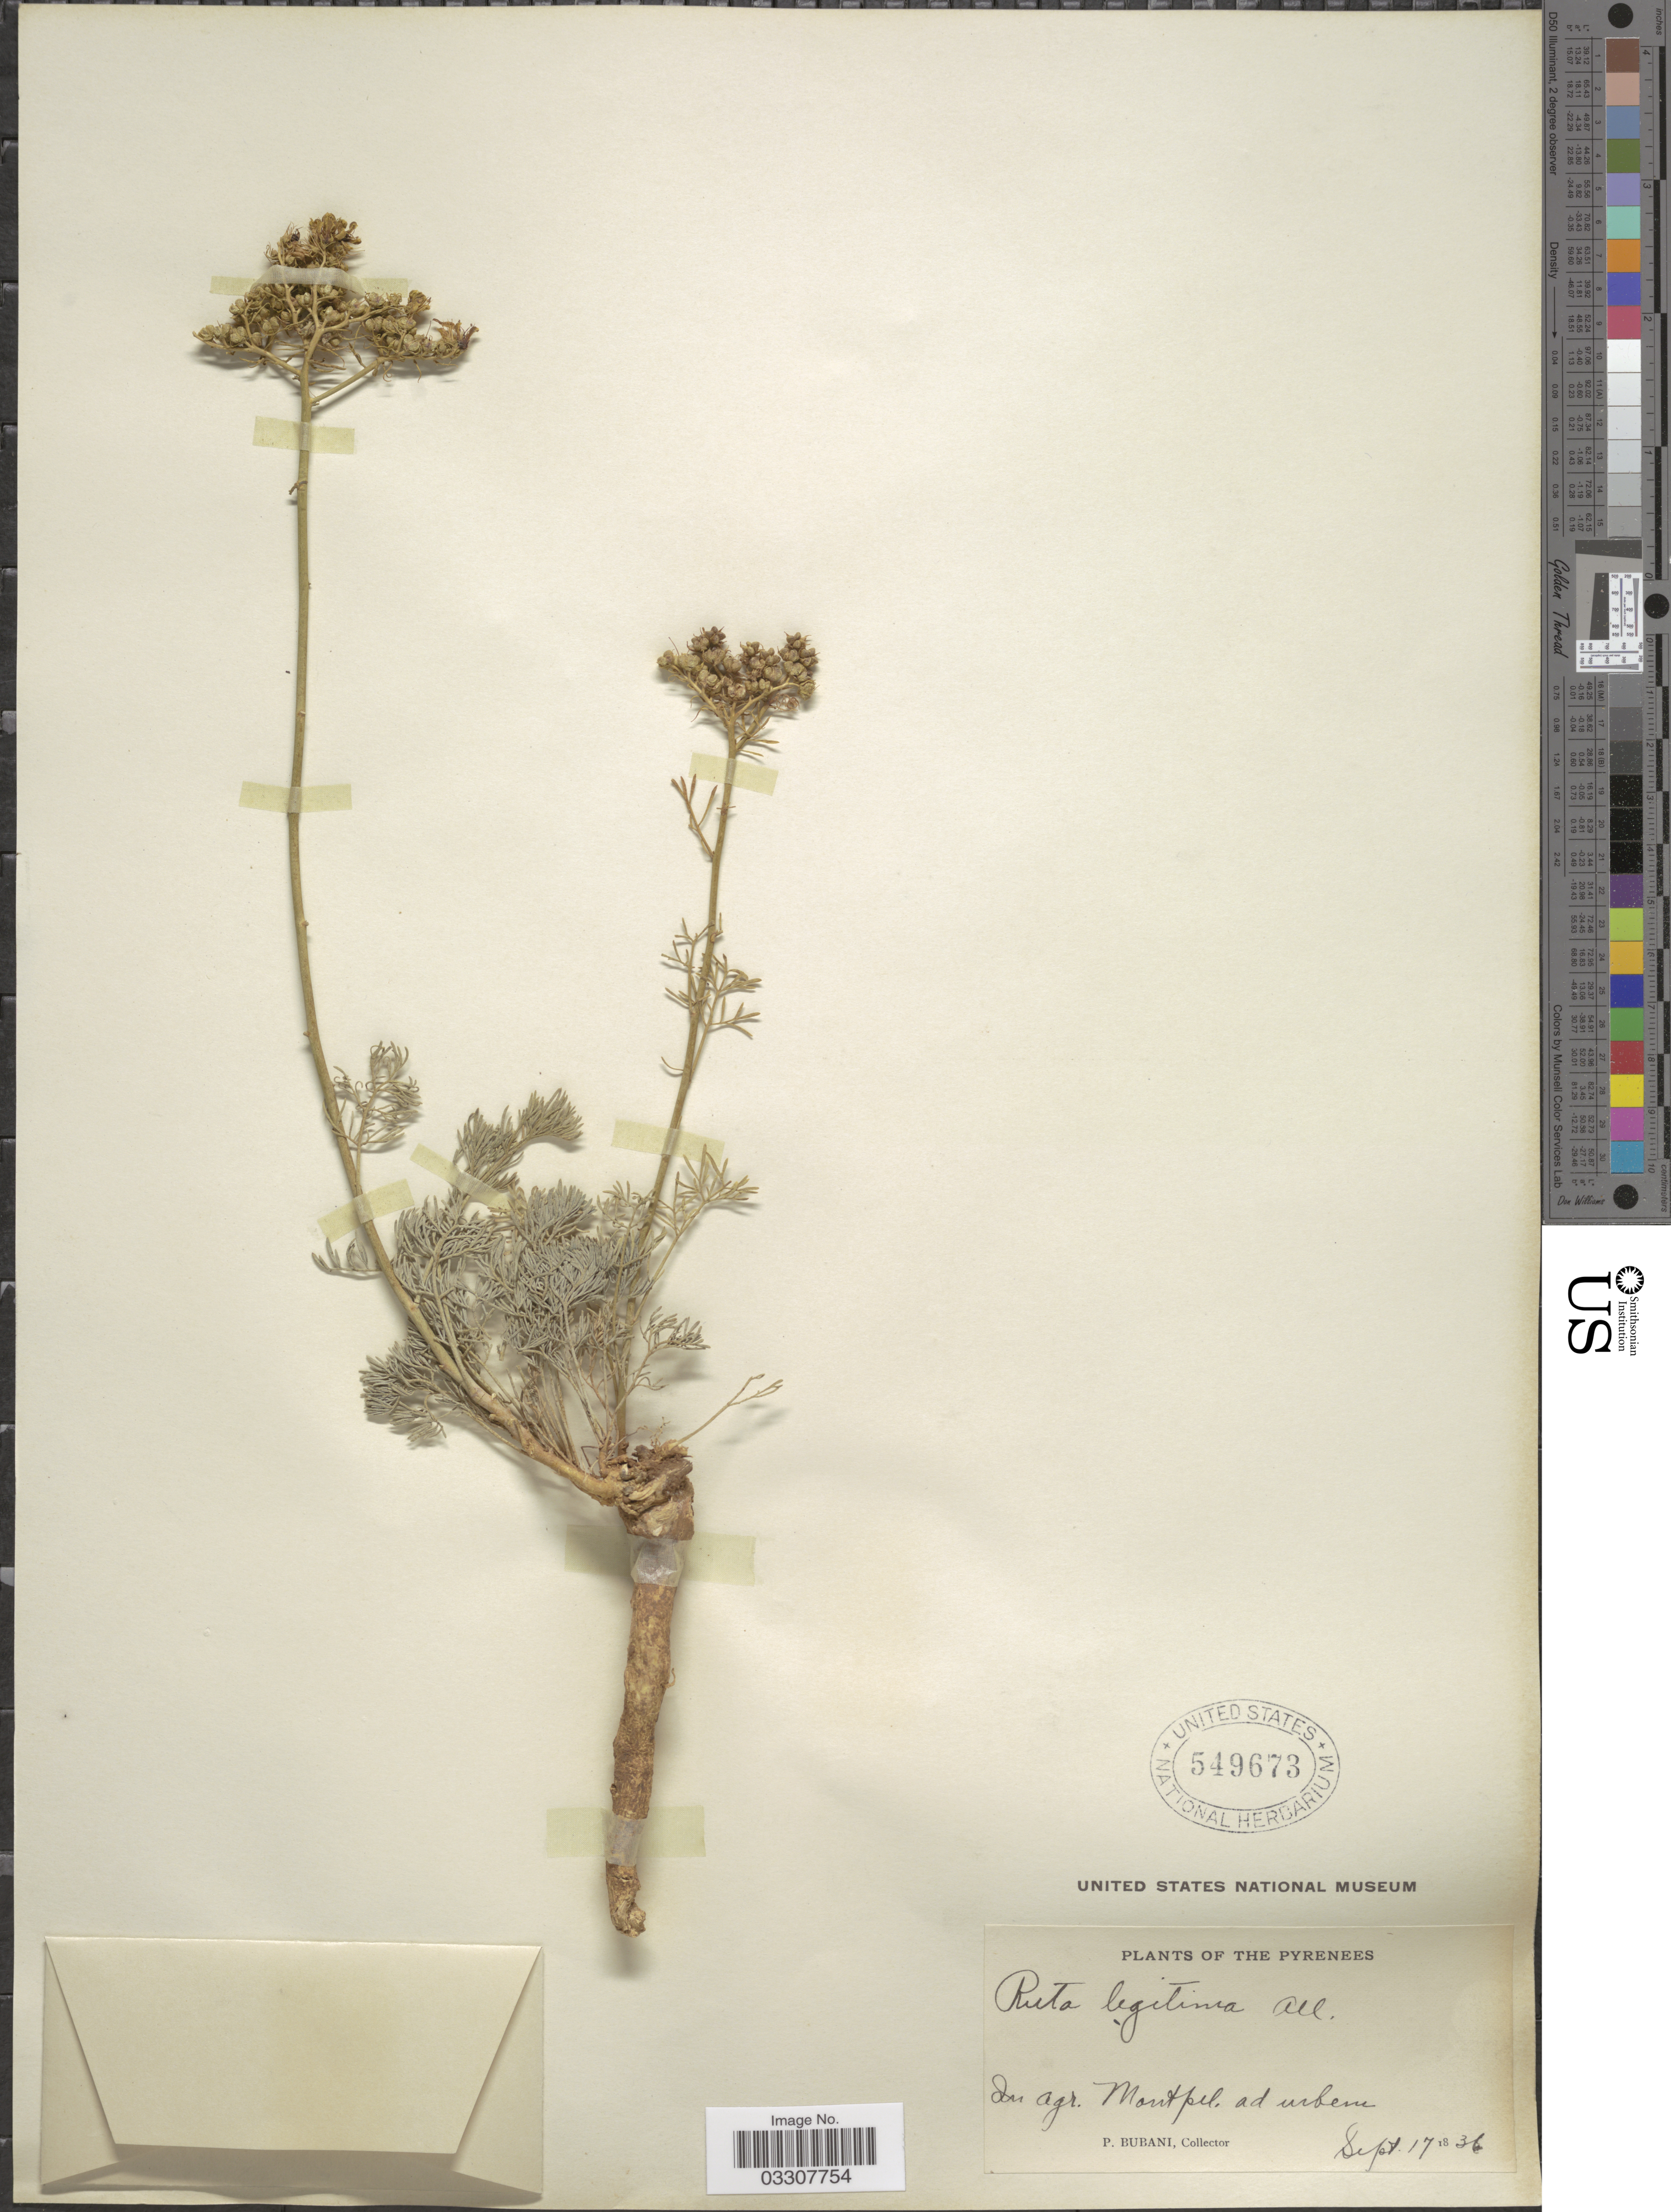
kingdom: Plantae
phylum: Tracheophyta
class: Magnoliopsida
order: Sapindales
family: Rutaceae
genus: Ruta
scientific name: Ruta montana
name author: (L.) L.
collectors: P. Bubani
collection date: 1836-09-17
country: Spain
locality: The Pyrenees. In agr. Montpel. ad urbem.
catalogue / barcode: US 549673